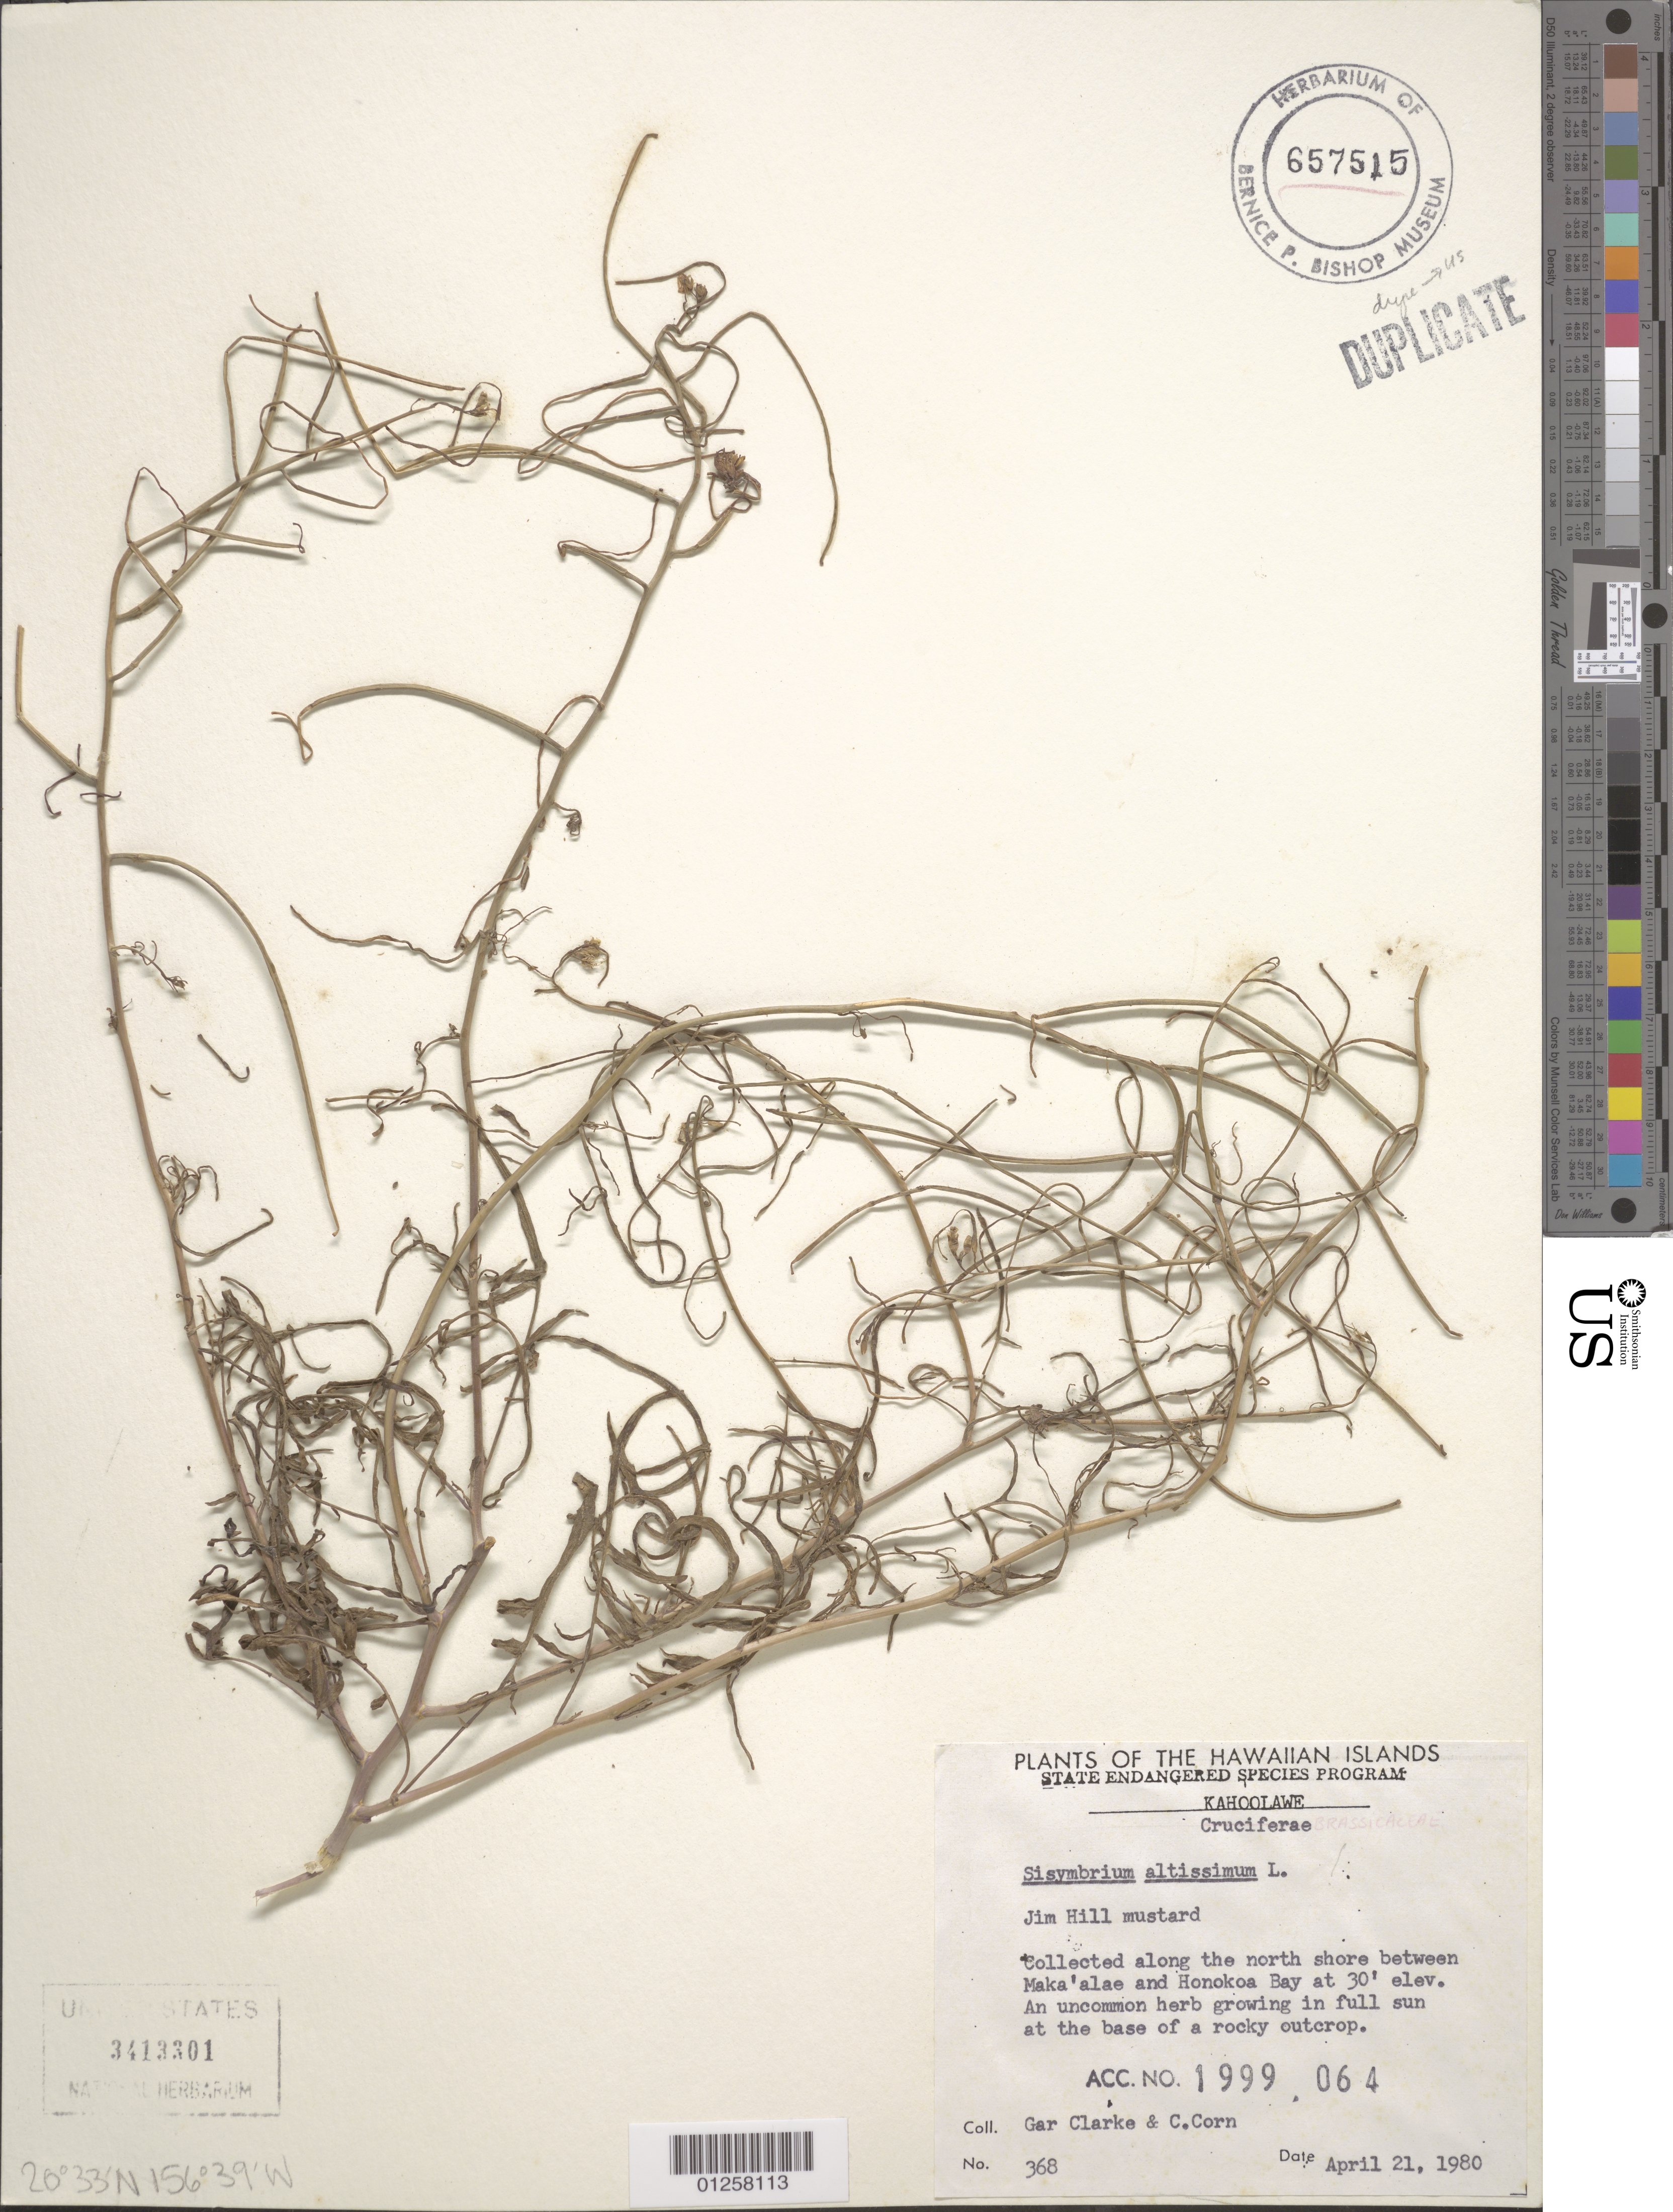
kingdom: Plantae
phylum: Tracheophyta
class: Magnoliopsida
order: Brassicales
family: Brassicaceae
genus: Sisymbrium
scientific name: Sisymbrium altissimum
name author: L.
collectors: G. Clarke & C. Corn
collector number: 368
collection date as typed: Apr 21, 1980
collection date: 1980-04-21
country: United States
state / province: Hawaii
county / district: Hawaii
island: Hawaii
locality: Collected along the north shore between Maka'alae and Honokoa Bay.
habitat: Full sun at the base of a rocky outcrop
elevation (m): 9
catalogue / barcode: US 3413301